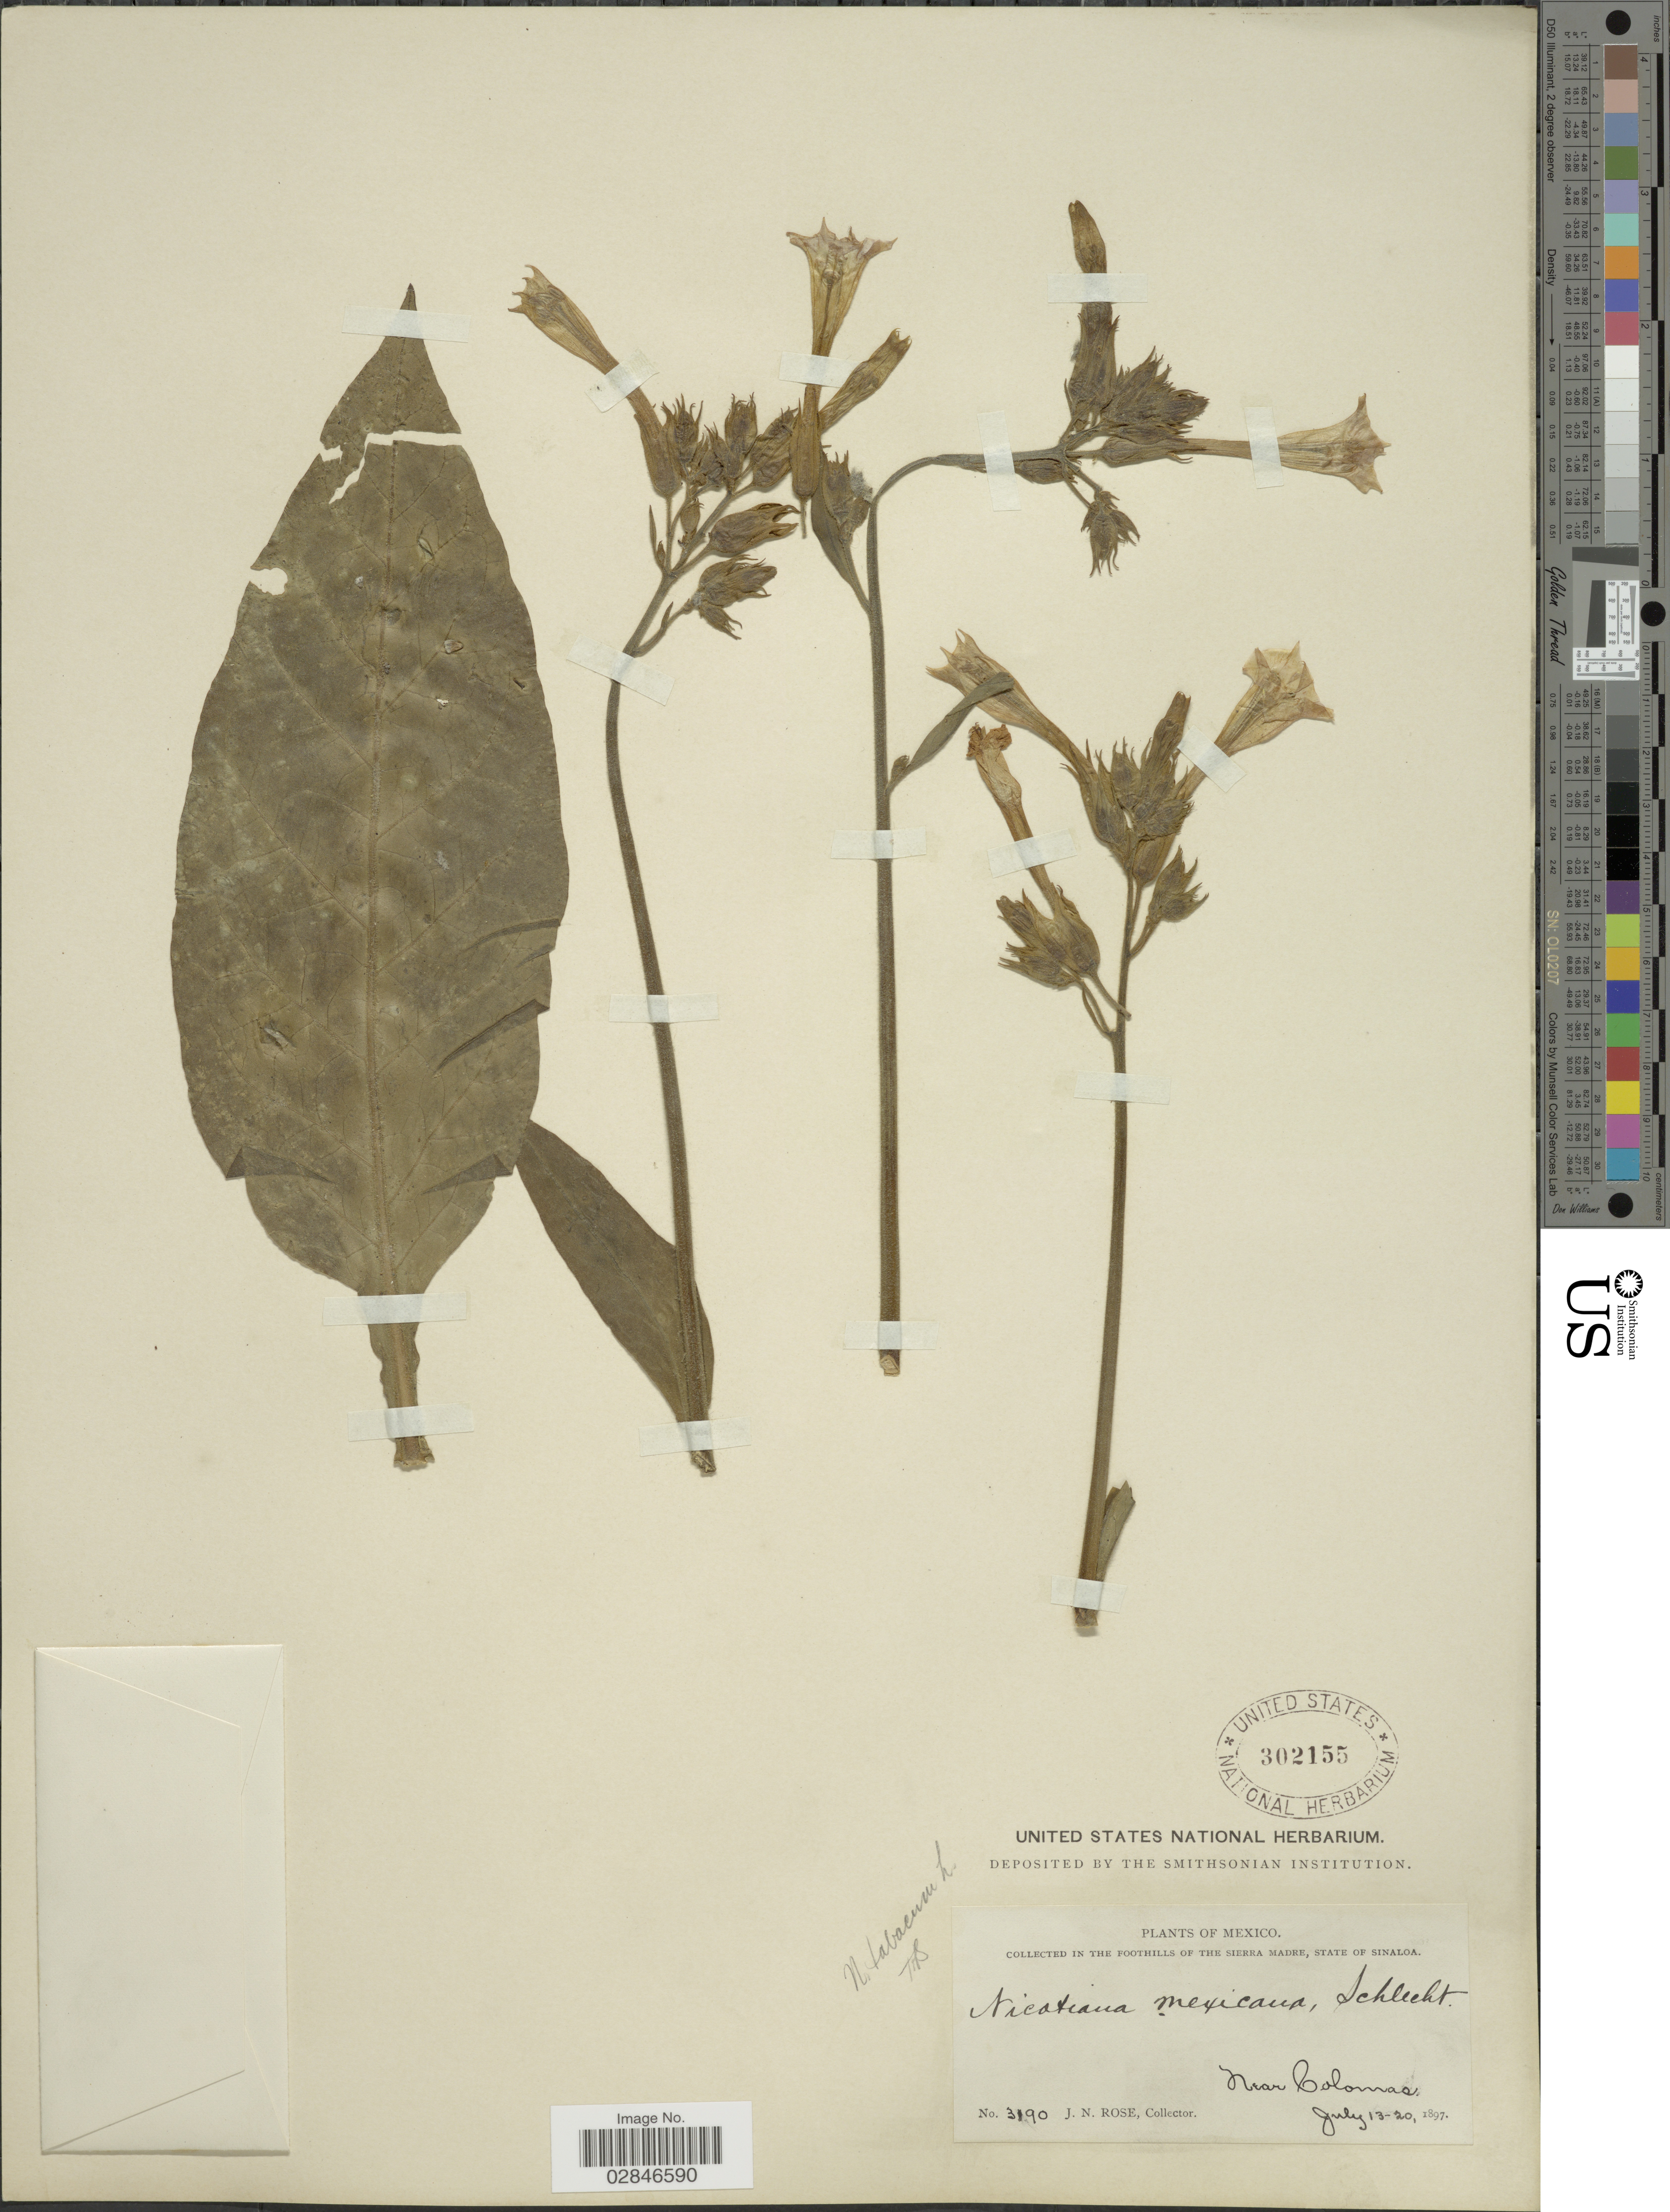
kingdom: Plantae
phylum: Tracheophyta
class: Magnoliopsida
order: Solanales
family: Solanaceae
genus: Nicotiana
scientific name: Nicotiana tabacum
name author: L.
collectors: J. N. Rose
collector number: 3190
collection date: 1897-07-13/1897-07-20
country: Mexico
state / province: Sinaloa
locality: In the foothills of the Sierra Madre, near Colomas.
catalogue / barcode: US 302155